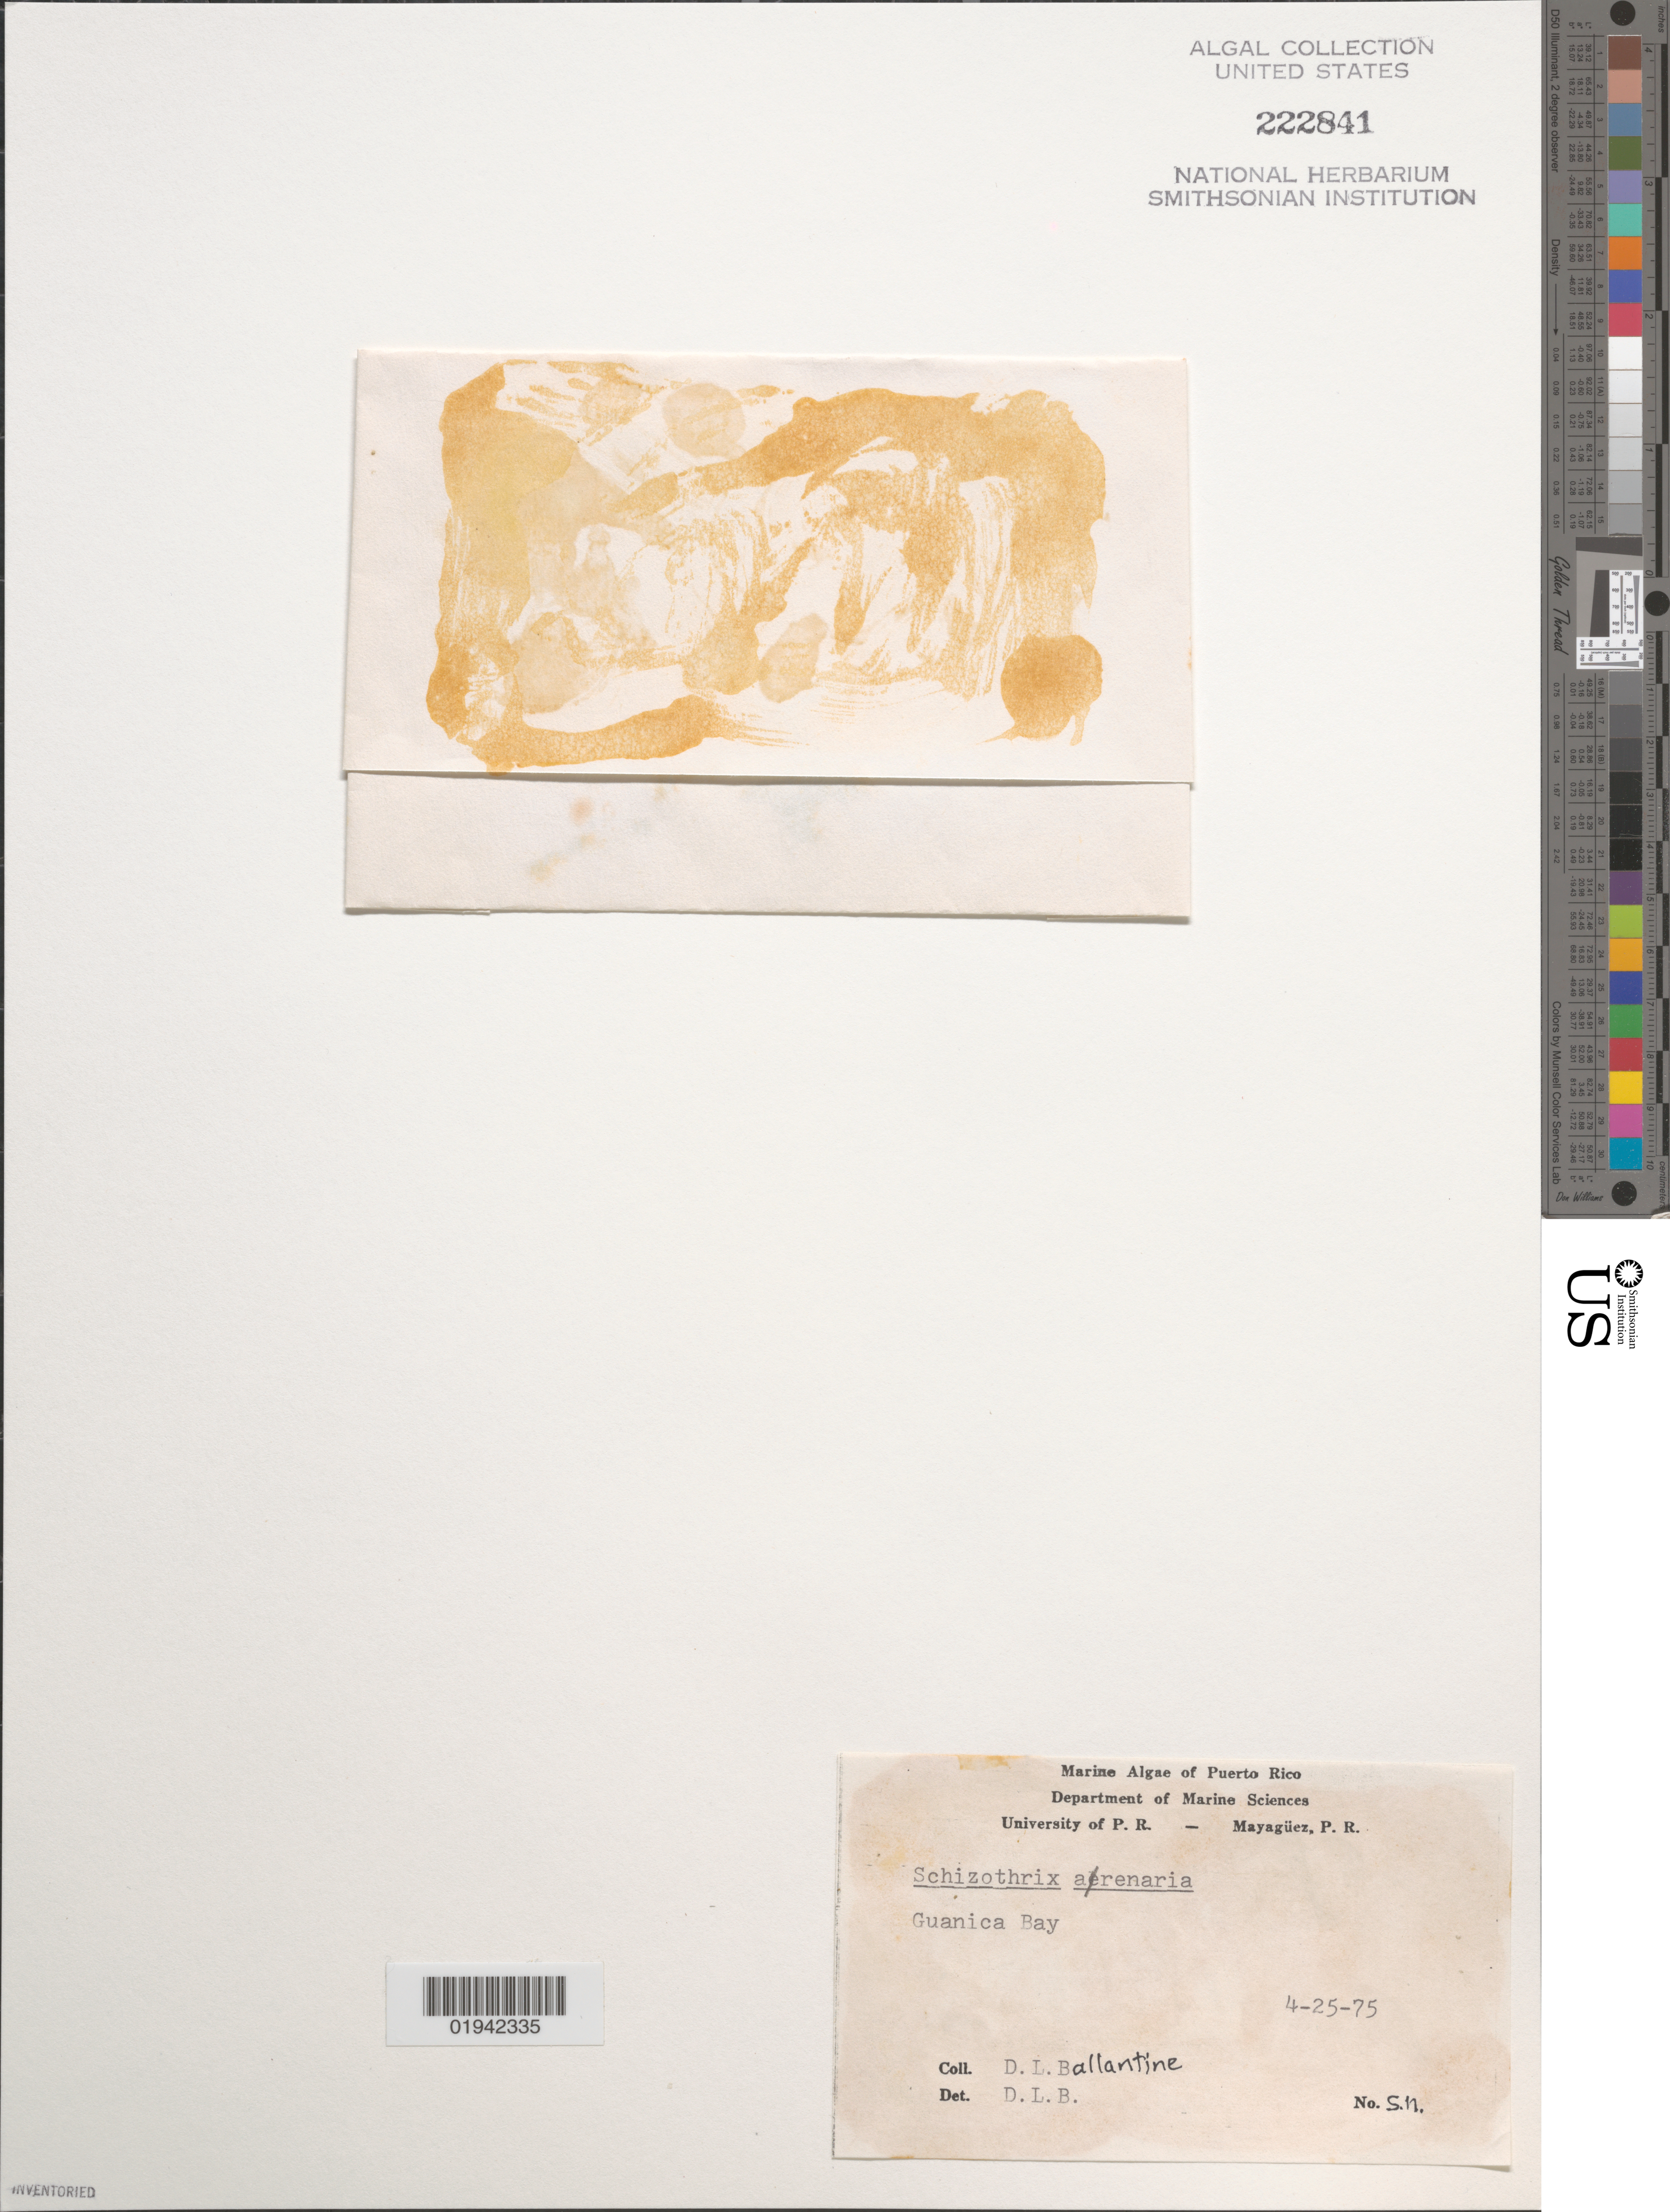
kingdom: Bacteria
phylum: Cyanobacteria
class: Cyanobacteriia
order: Leptolyngbyales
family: Trichocoleusaceae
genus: Schizothrix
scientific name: Schizothrix arenaria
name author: Gomont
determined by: Ballantine, D. L.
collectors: D.L. Ballantine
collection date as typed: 25 Apr 1975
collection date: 1975-04-25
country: Puerto Rico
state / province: Guanica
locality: Guanica Bay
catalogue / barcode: US 222841